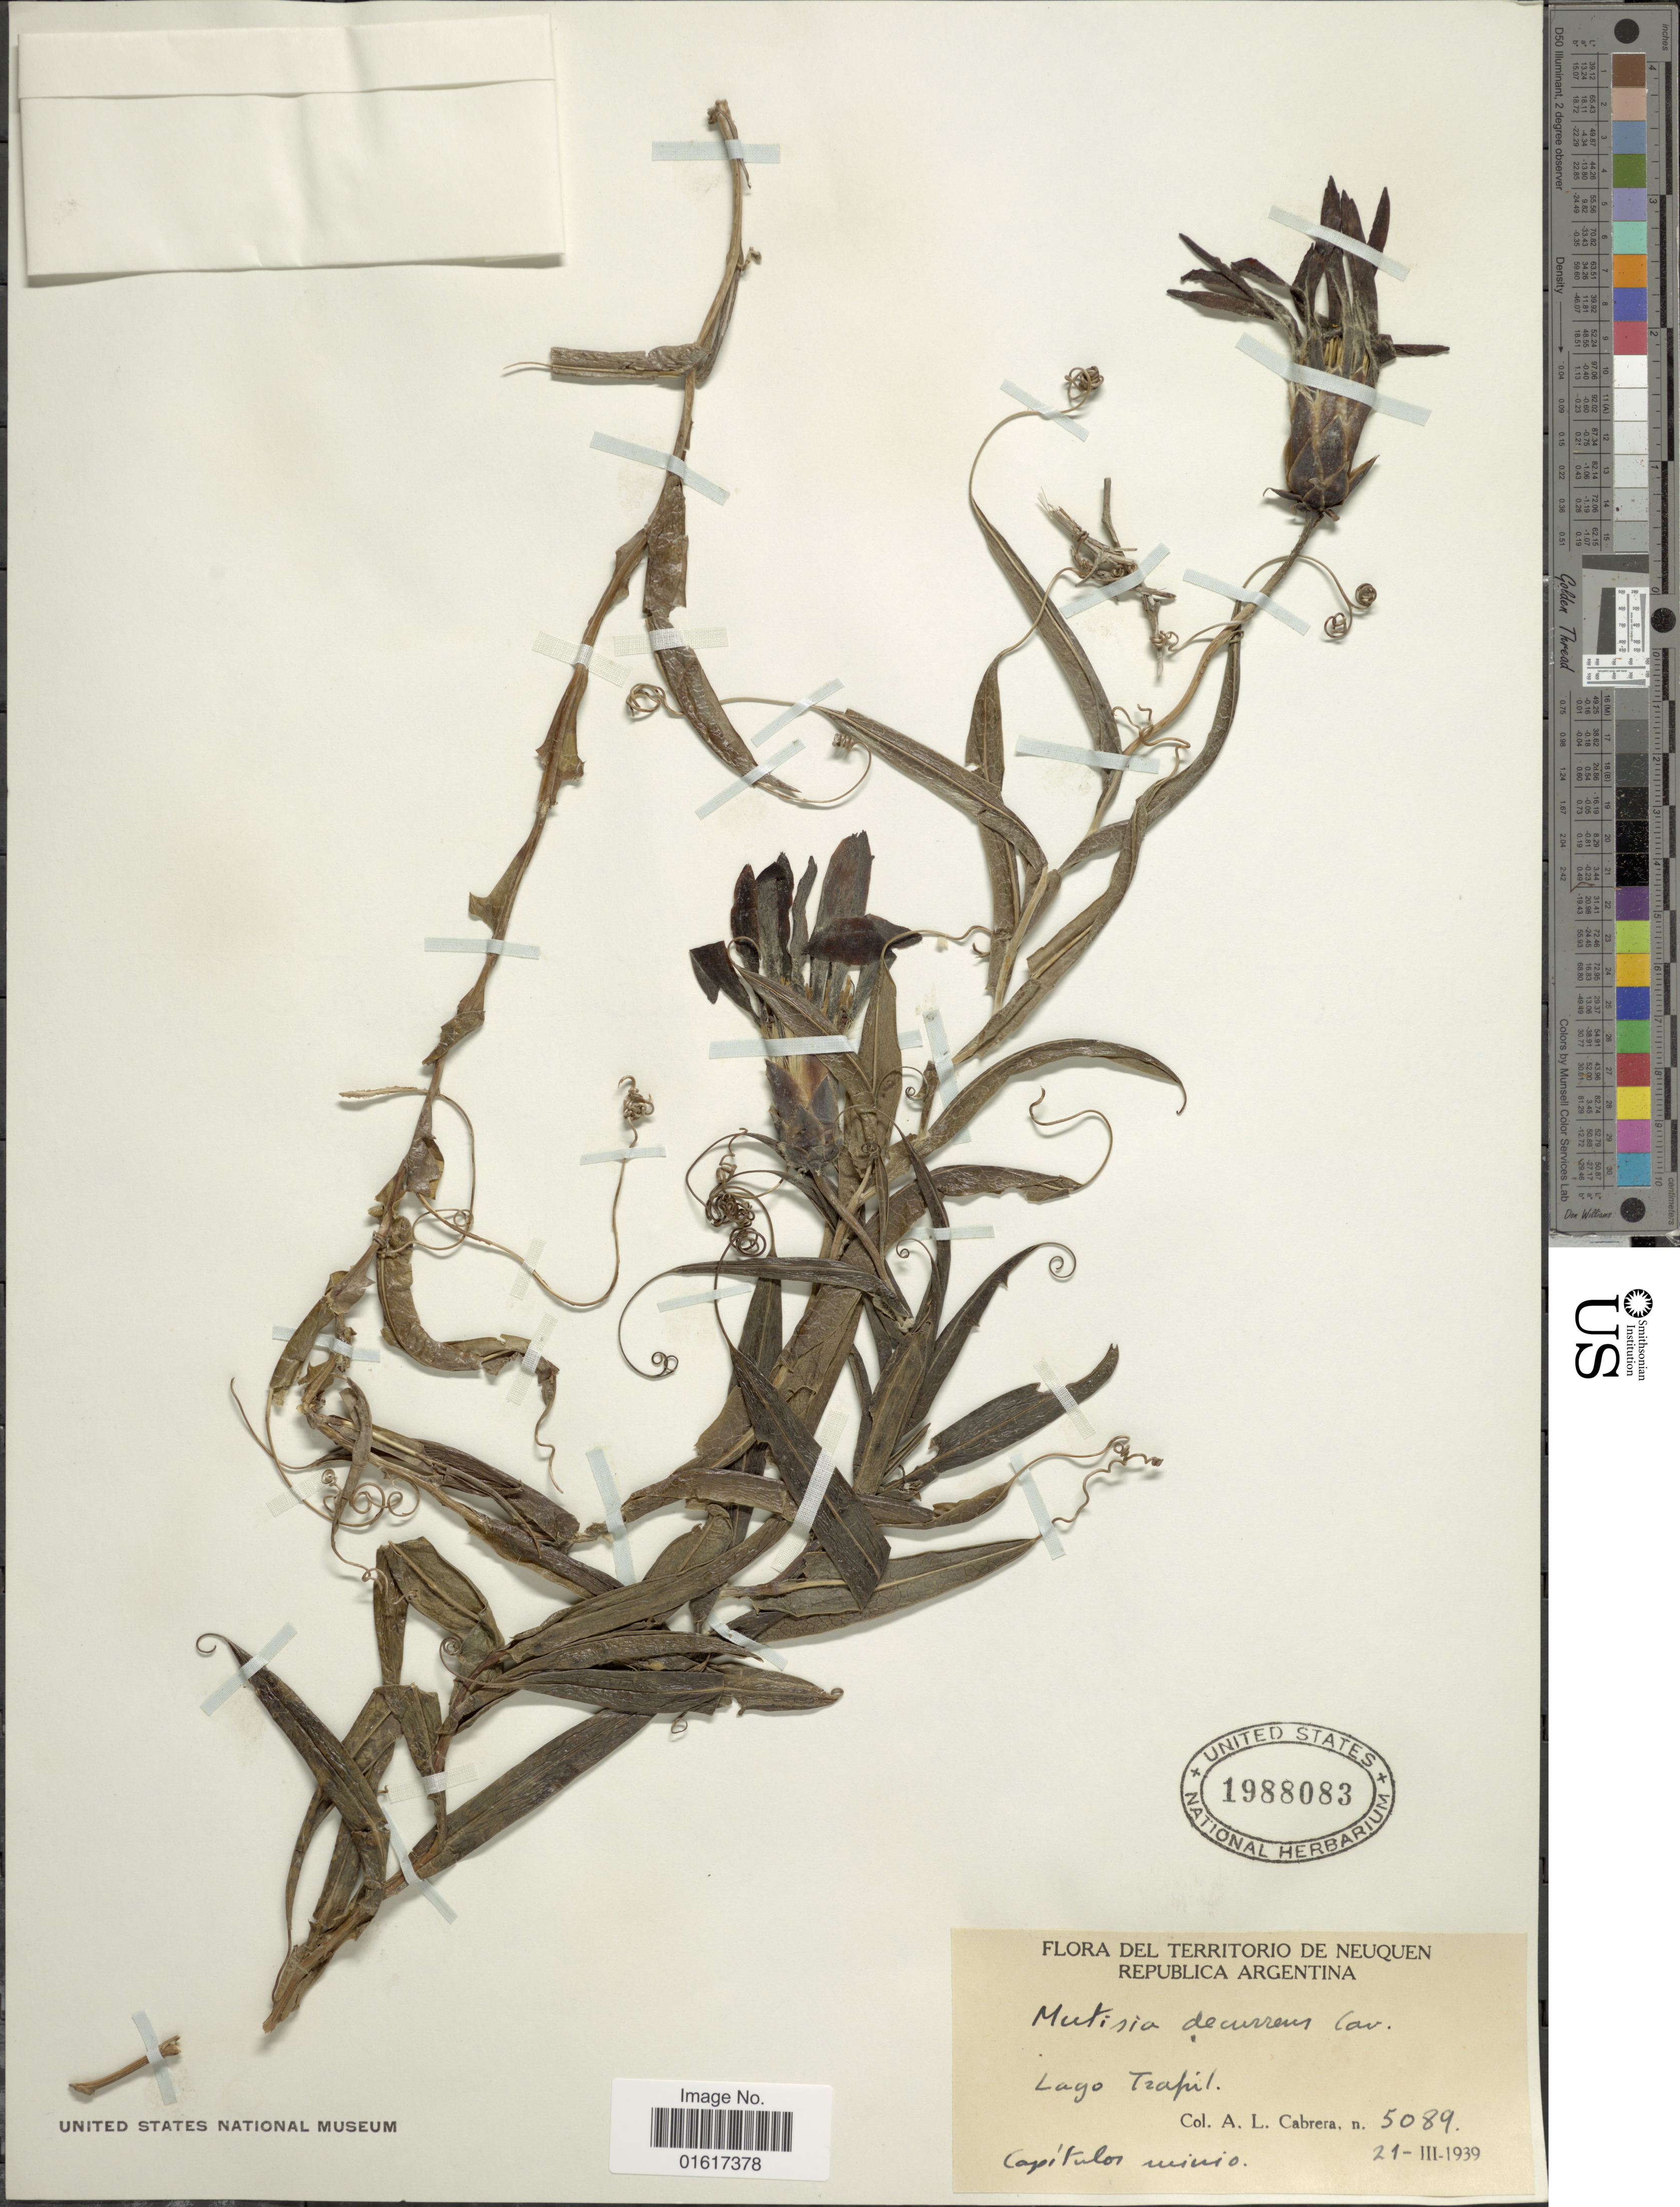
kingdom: Plantae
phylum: Tracheophyta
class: Magnoliopsida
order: Asterales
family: Asteraceae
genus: Mutisia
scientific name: Mutisia decurrens var. decurrens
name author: Cav.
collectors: A. L. Cabrera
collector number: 5089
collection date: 1939-03-21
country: Argentina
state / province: Neuquen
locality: Lago Traful.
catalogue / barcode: US 1988083